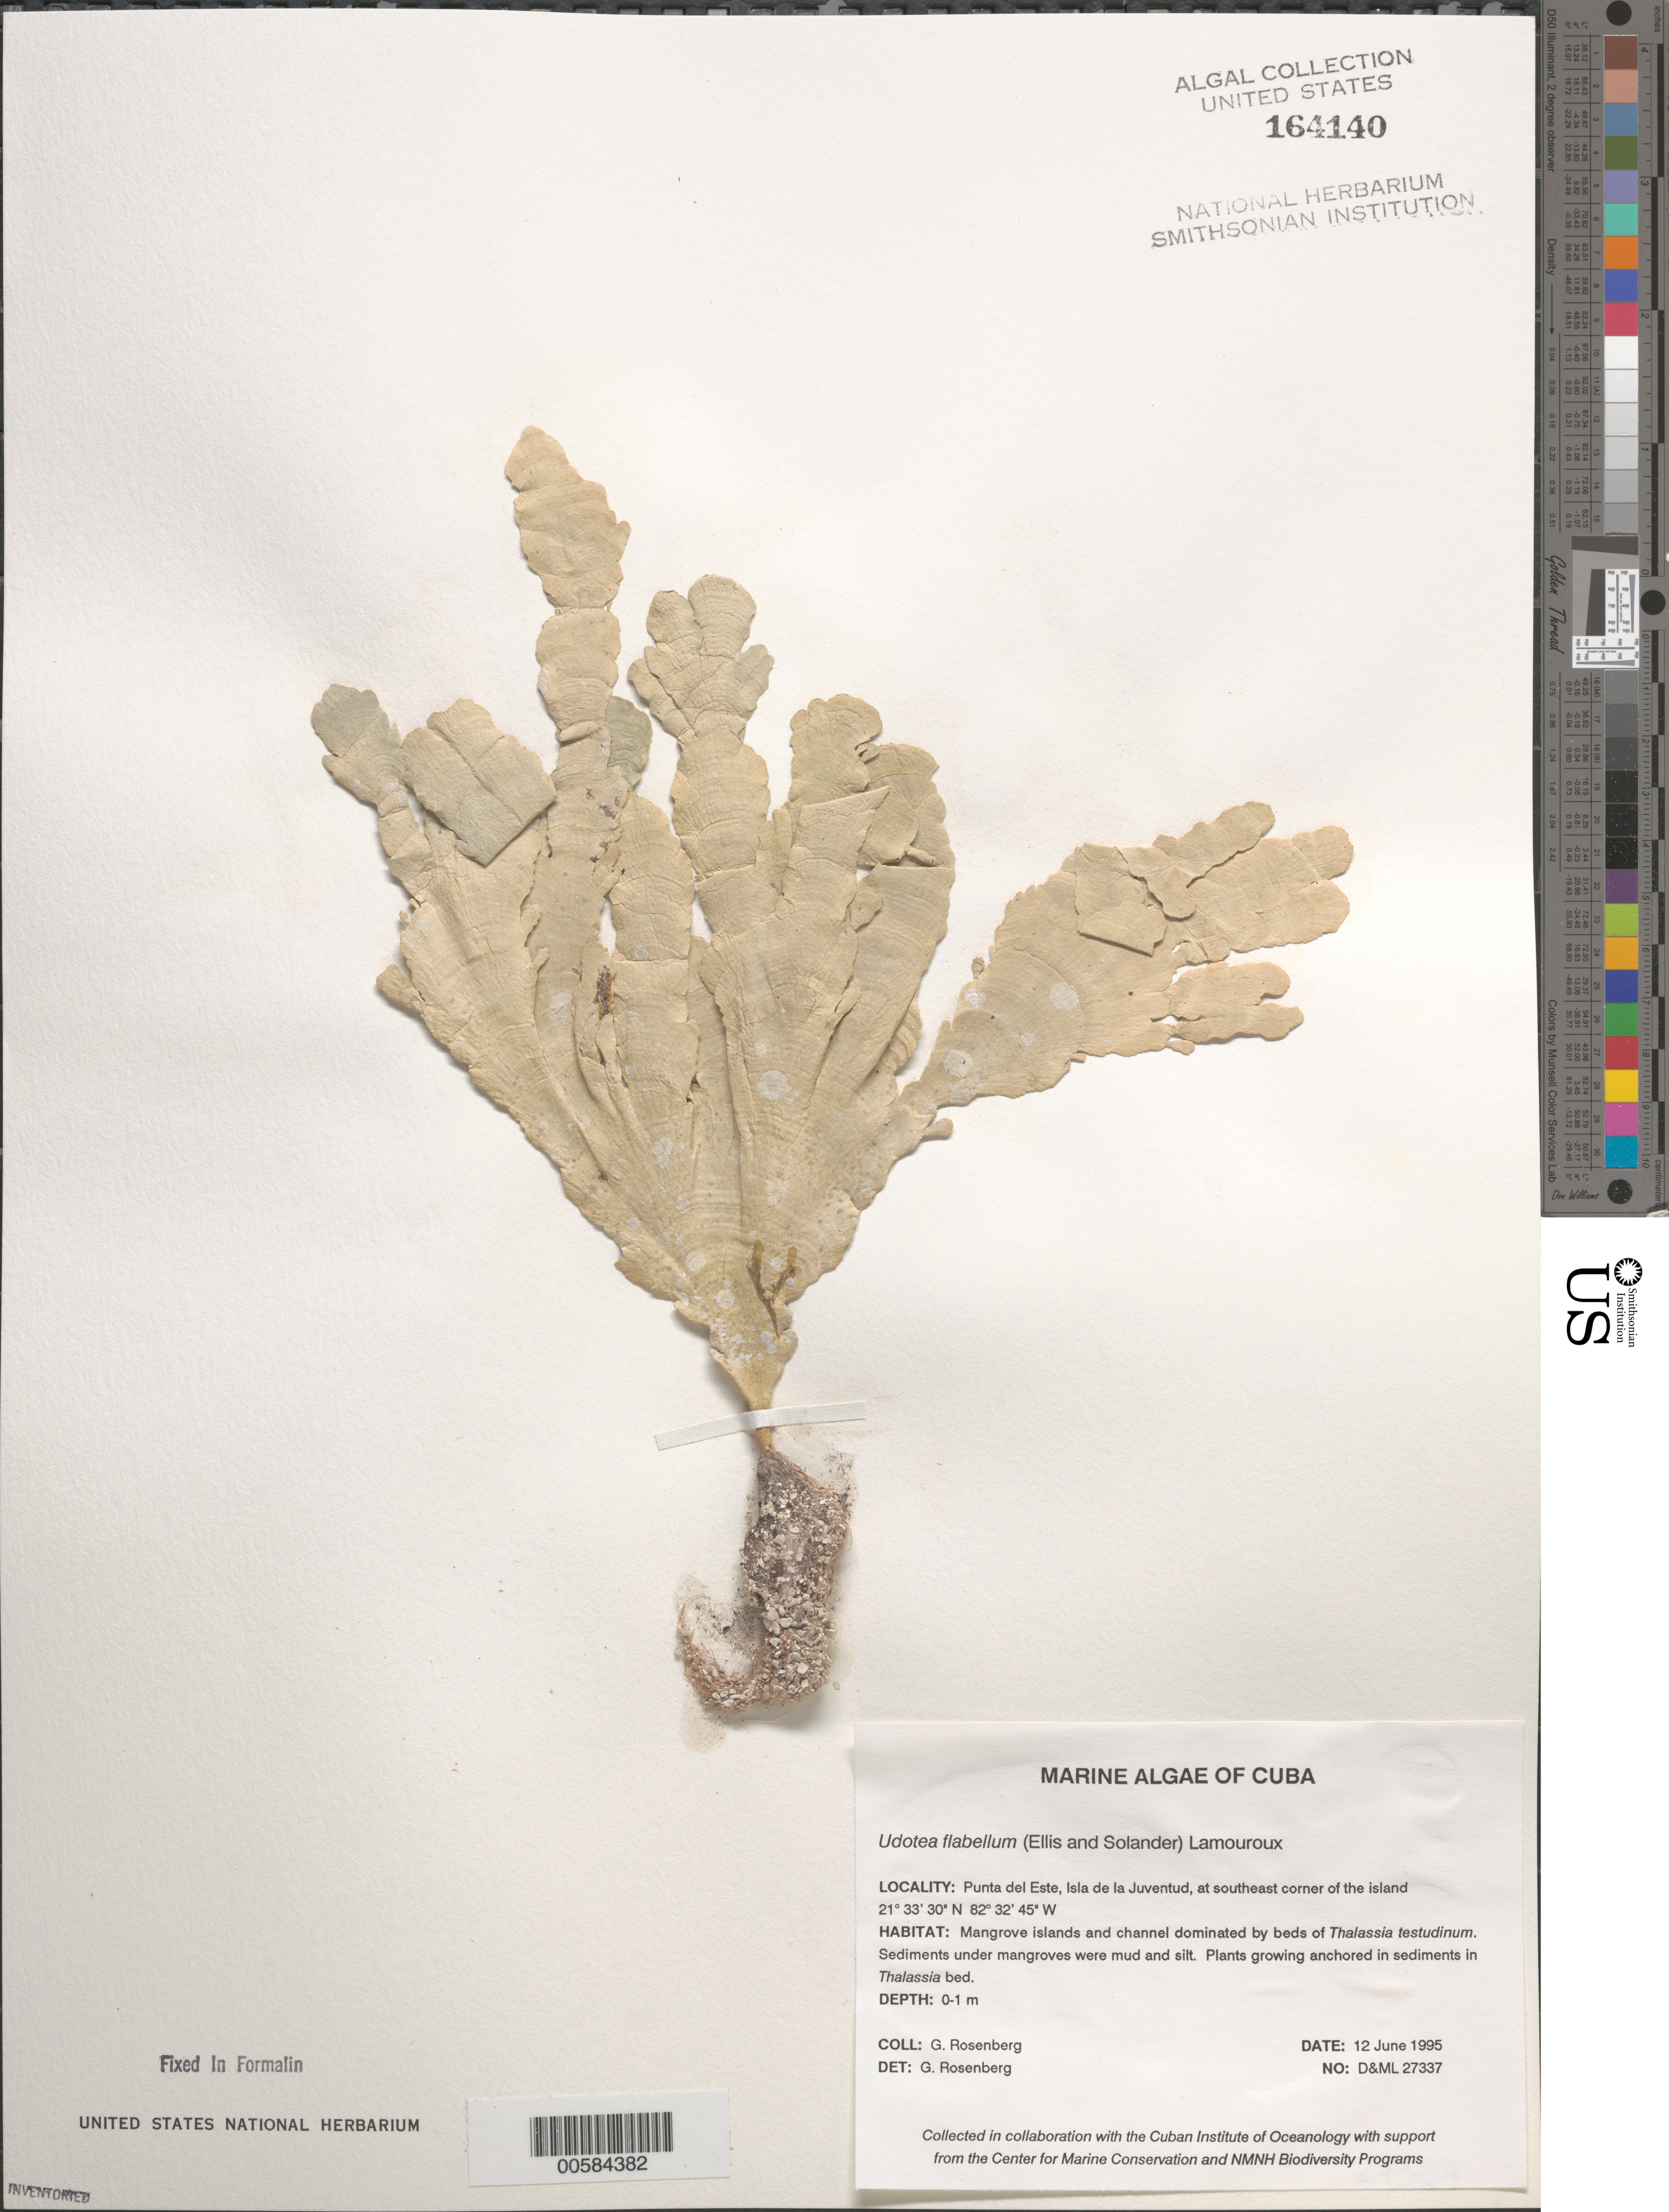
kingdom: Plantae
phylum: Chlorophyta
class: Ulvophyceae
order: Bryopsidales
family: Udoteaceae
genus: Udotea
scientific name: Udotea flabellum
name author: (J. Ellis & Sol.) M. Howe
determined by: Rosenberg, G.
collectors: G. Rosenberg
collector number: D&ML 27337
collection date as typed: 12 Jun 1995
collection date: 1995-06-12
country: Cuba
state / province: Isla de La Juventud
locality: Punta del este, isla de la juventud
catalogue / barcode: US 164140